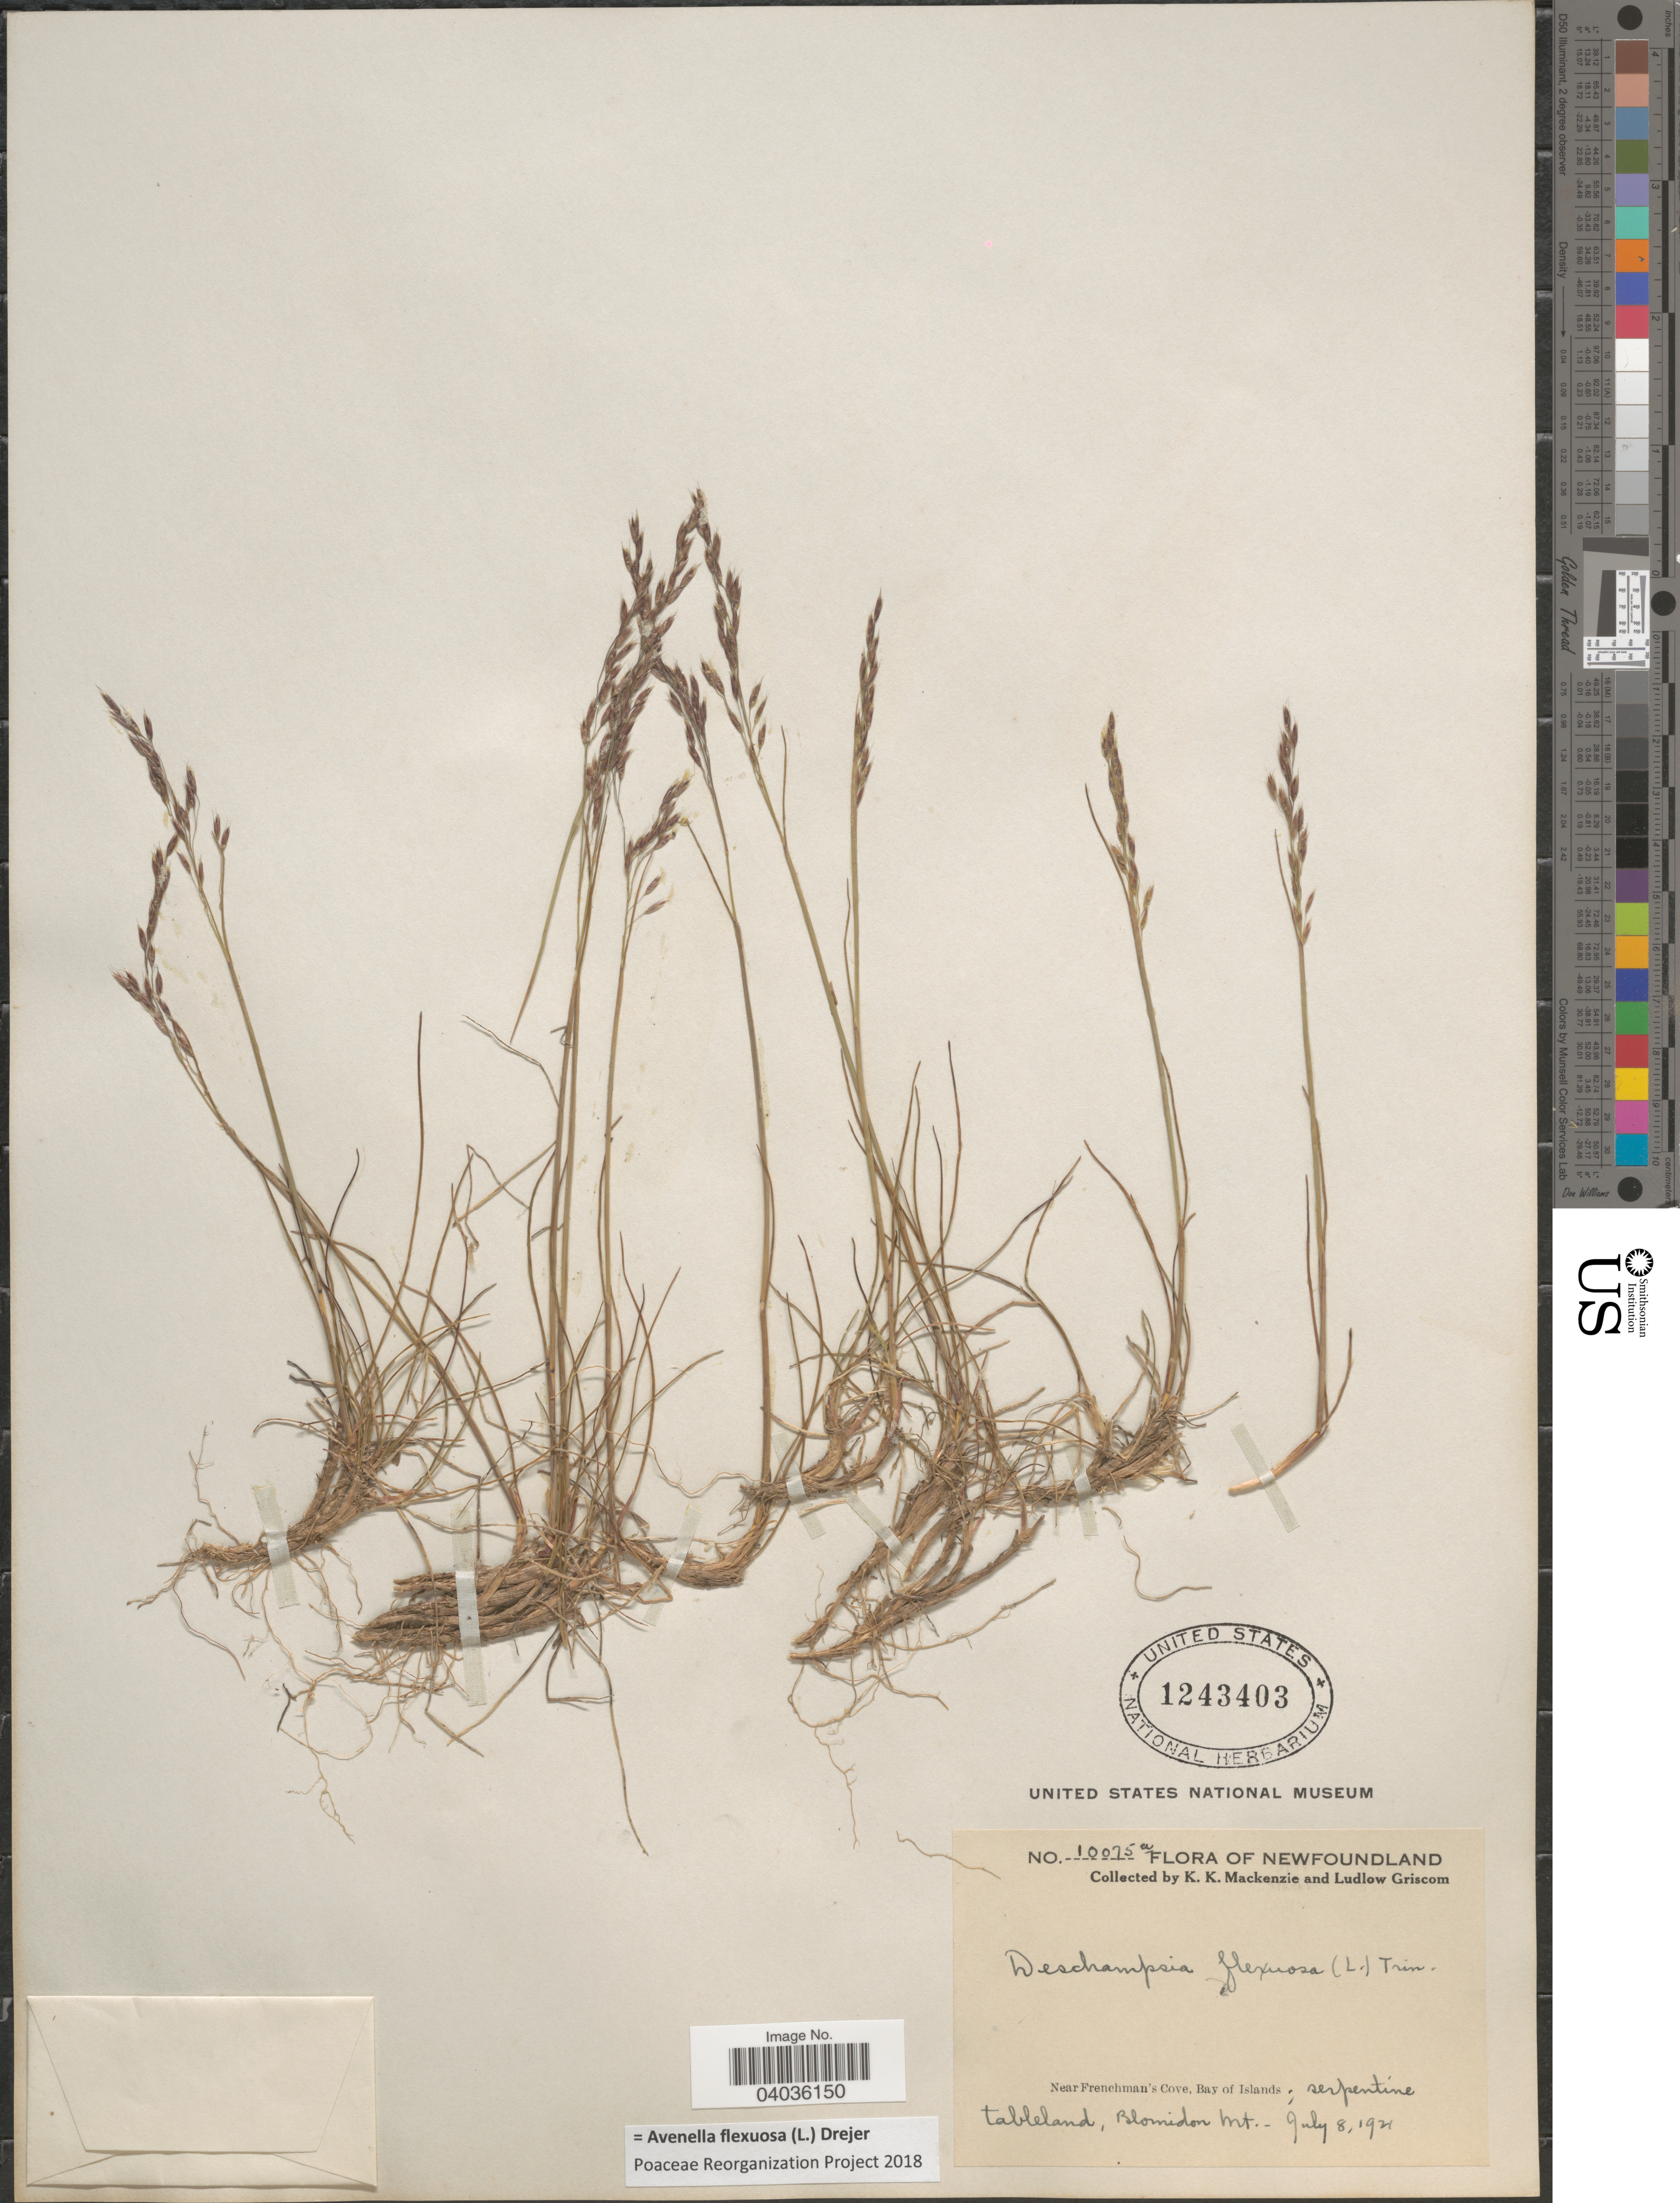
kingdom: Plantae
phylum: Tracheophyta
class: Liliopsida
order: Poales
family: Poaceae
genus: Avenella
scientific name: Avenella flexuosa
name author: (L.) Drejer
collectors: K. K. Mackenzie & L. Griscom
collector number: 10075a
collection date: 1921-07-08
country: Canada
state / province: Newfoundland and Labrador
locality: Near Frenchman's Cove, Bay of Islands; serpentine tableland, Blomidon Mt.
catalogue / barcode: US 1243403